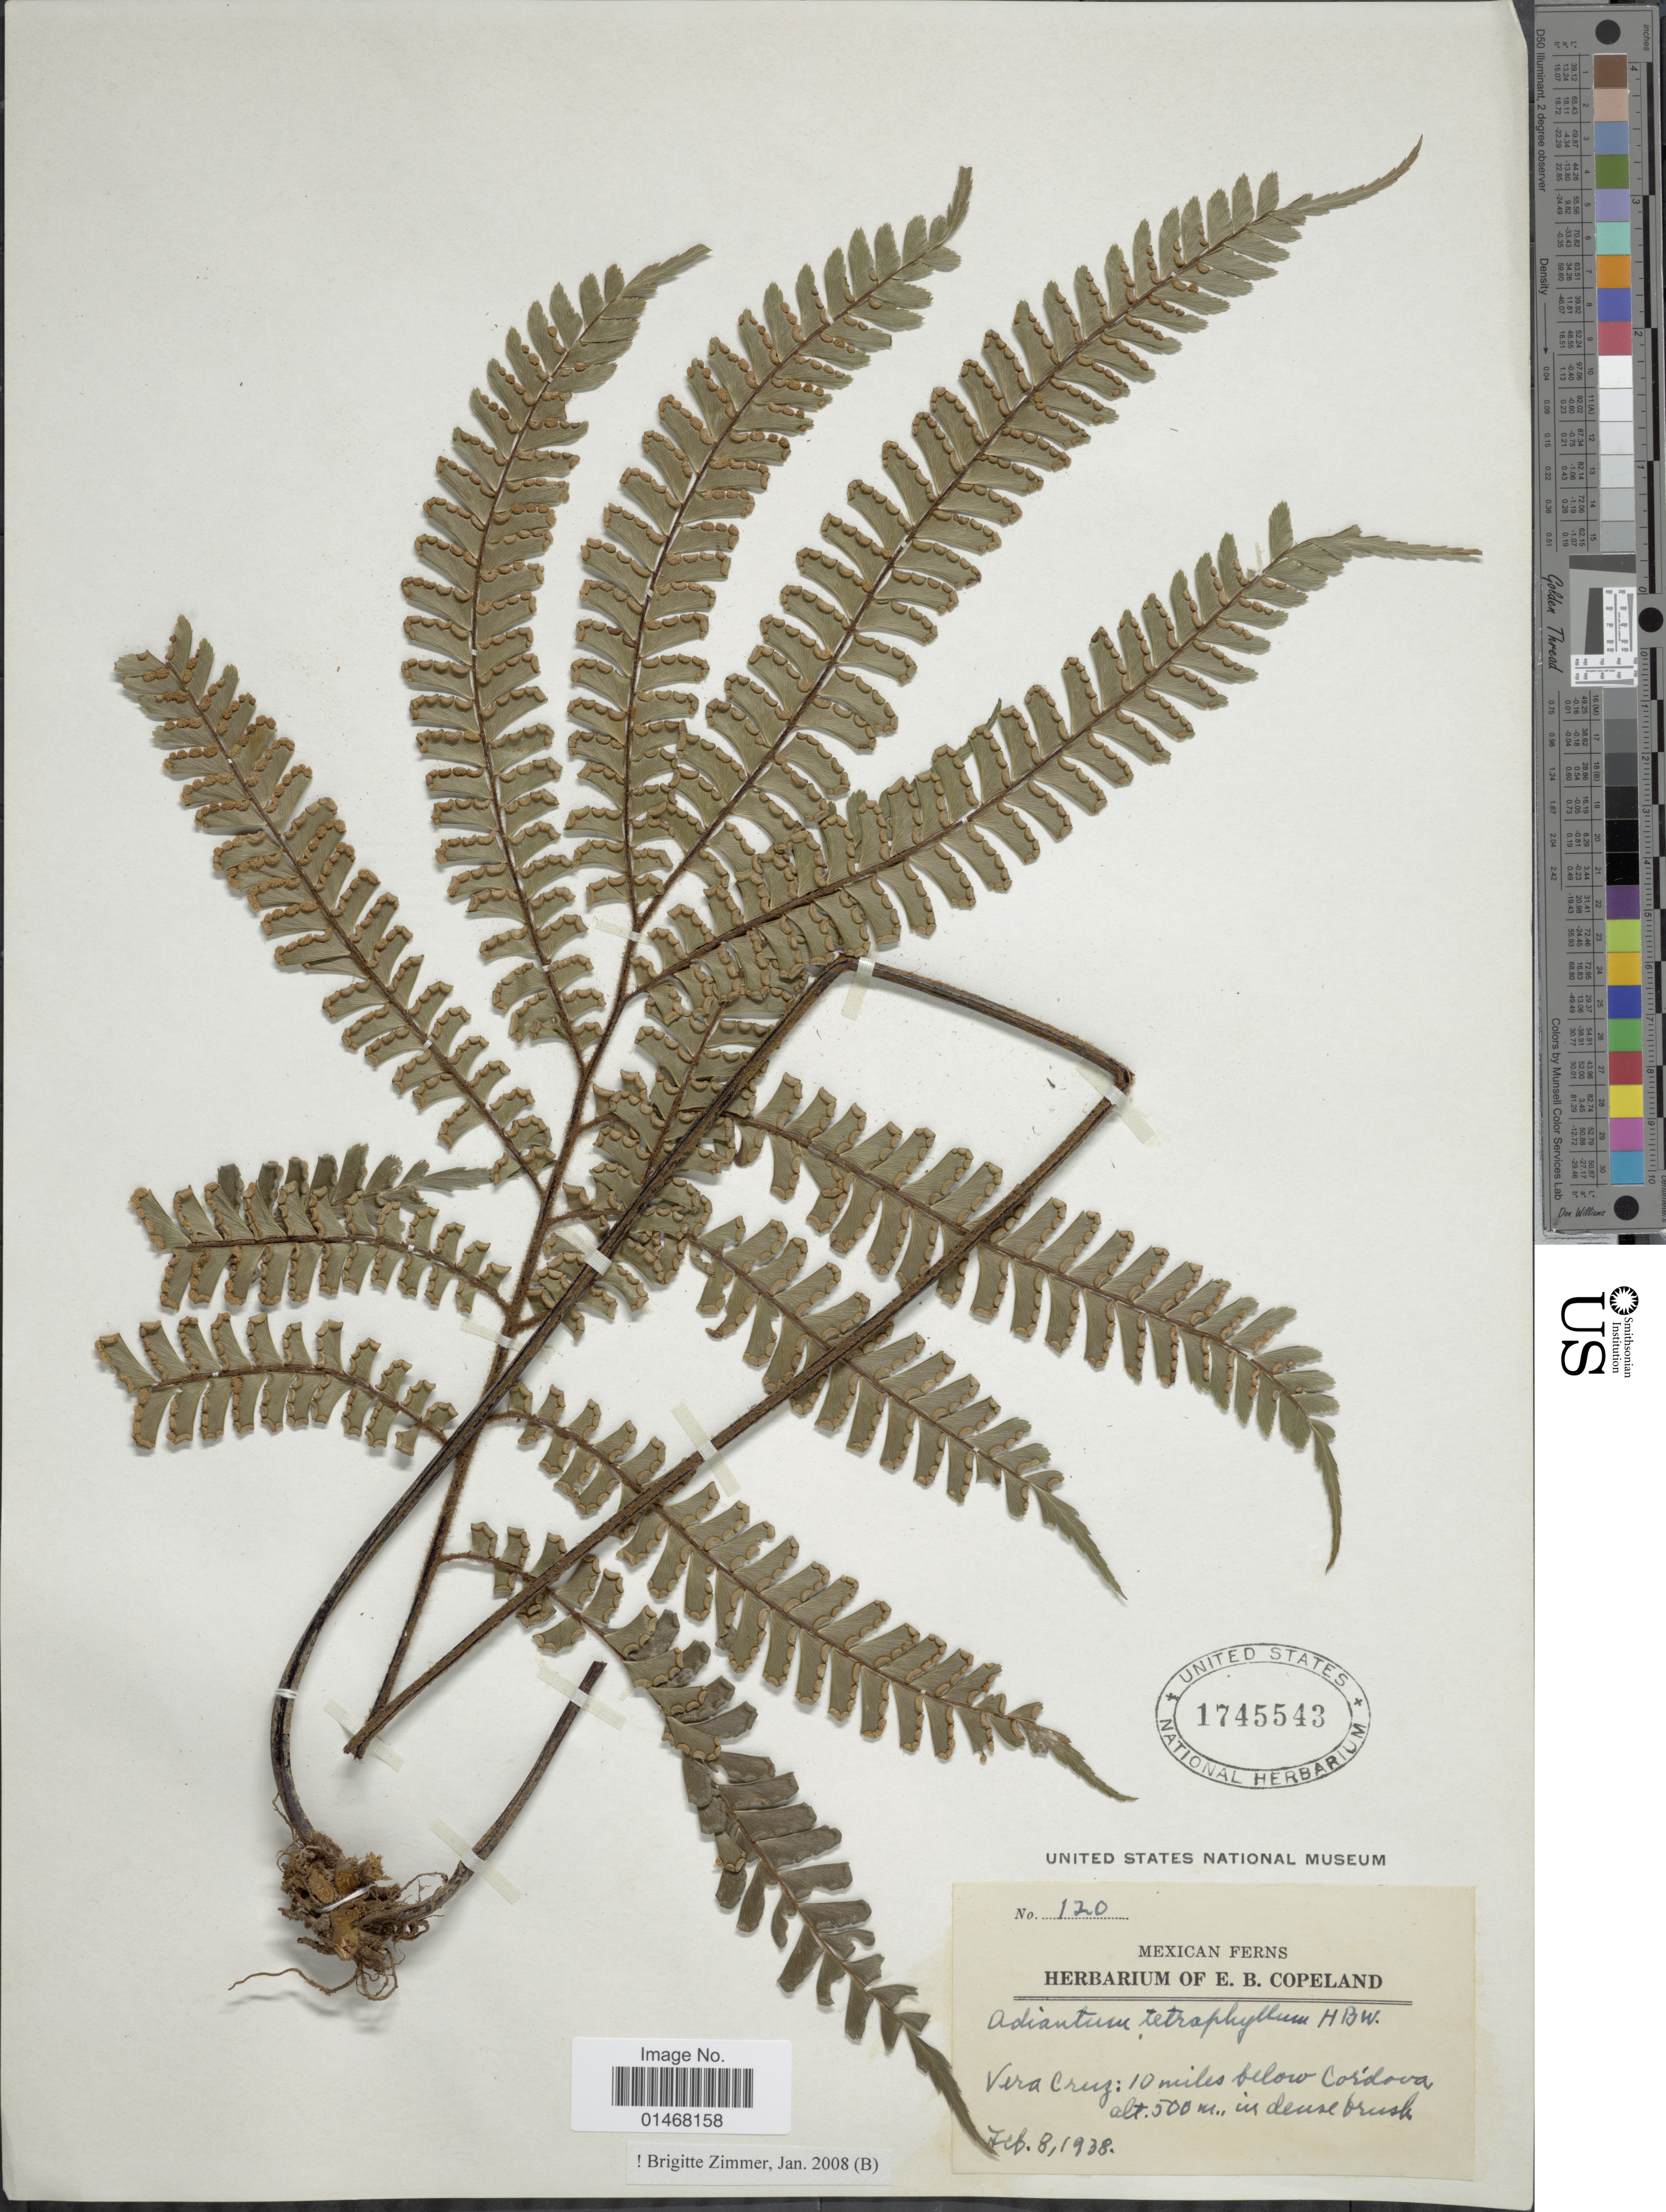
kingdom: Plantae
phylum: Tracheophyta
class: Polypodiopsida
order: Polypodiales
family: Pteridaceae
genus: Adiantum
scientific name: Adiantum tetraphyllum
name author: Humb. & Bonpl. ex Willd.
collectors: ex herb. E. B. Copeland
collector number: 120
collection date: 1938-02-08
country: Mexico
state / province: Veracruz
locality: Vera Cruz: 10 miles below Córdoba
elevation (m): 500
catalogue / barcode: US 1745543